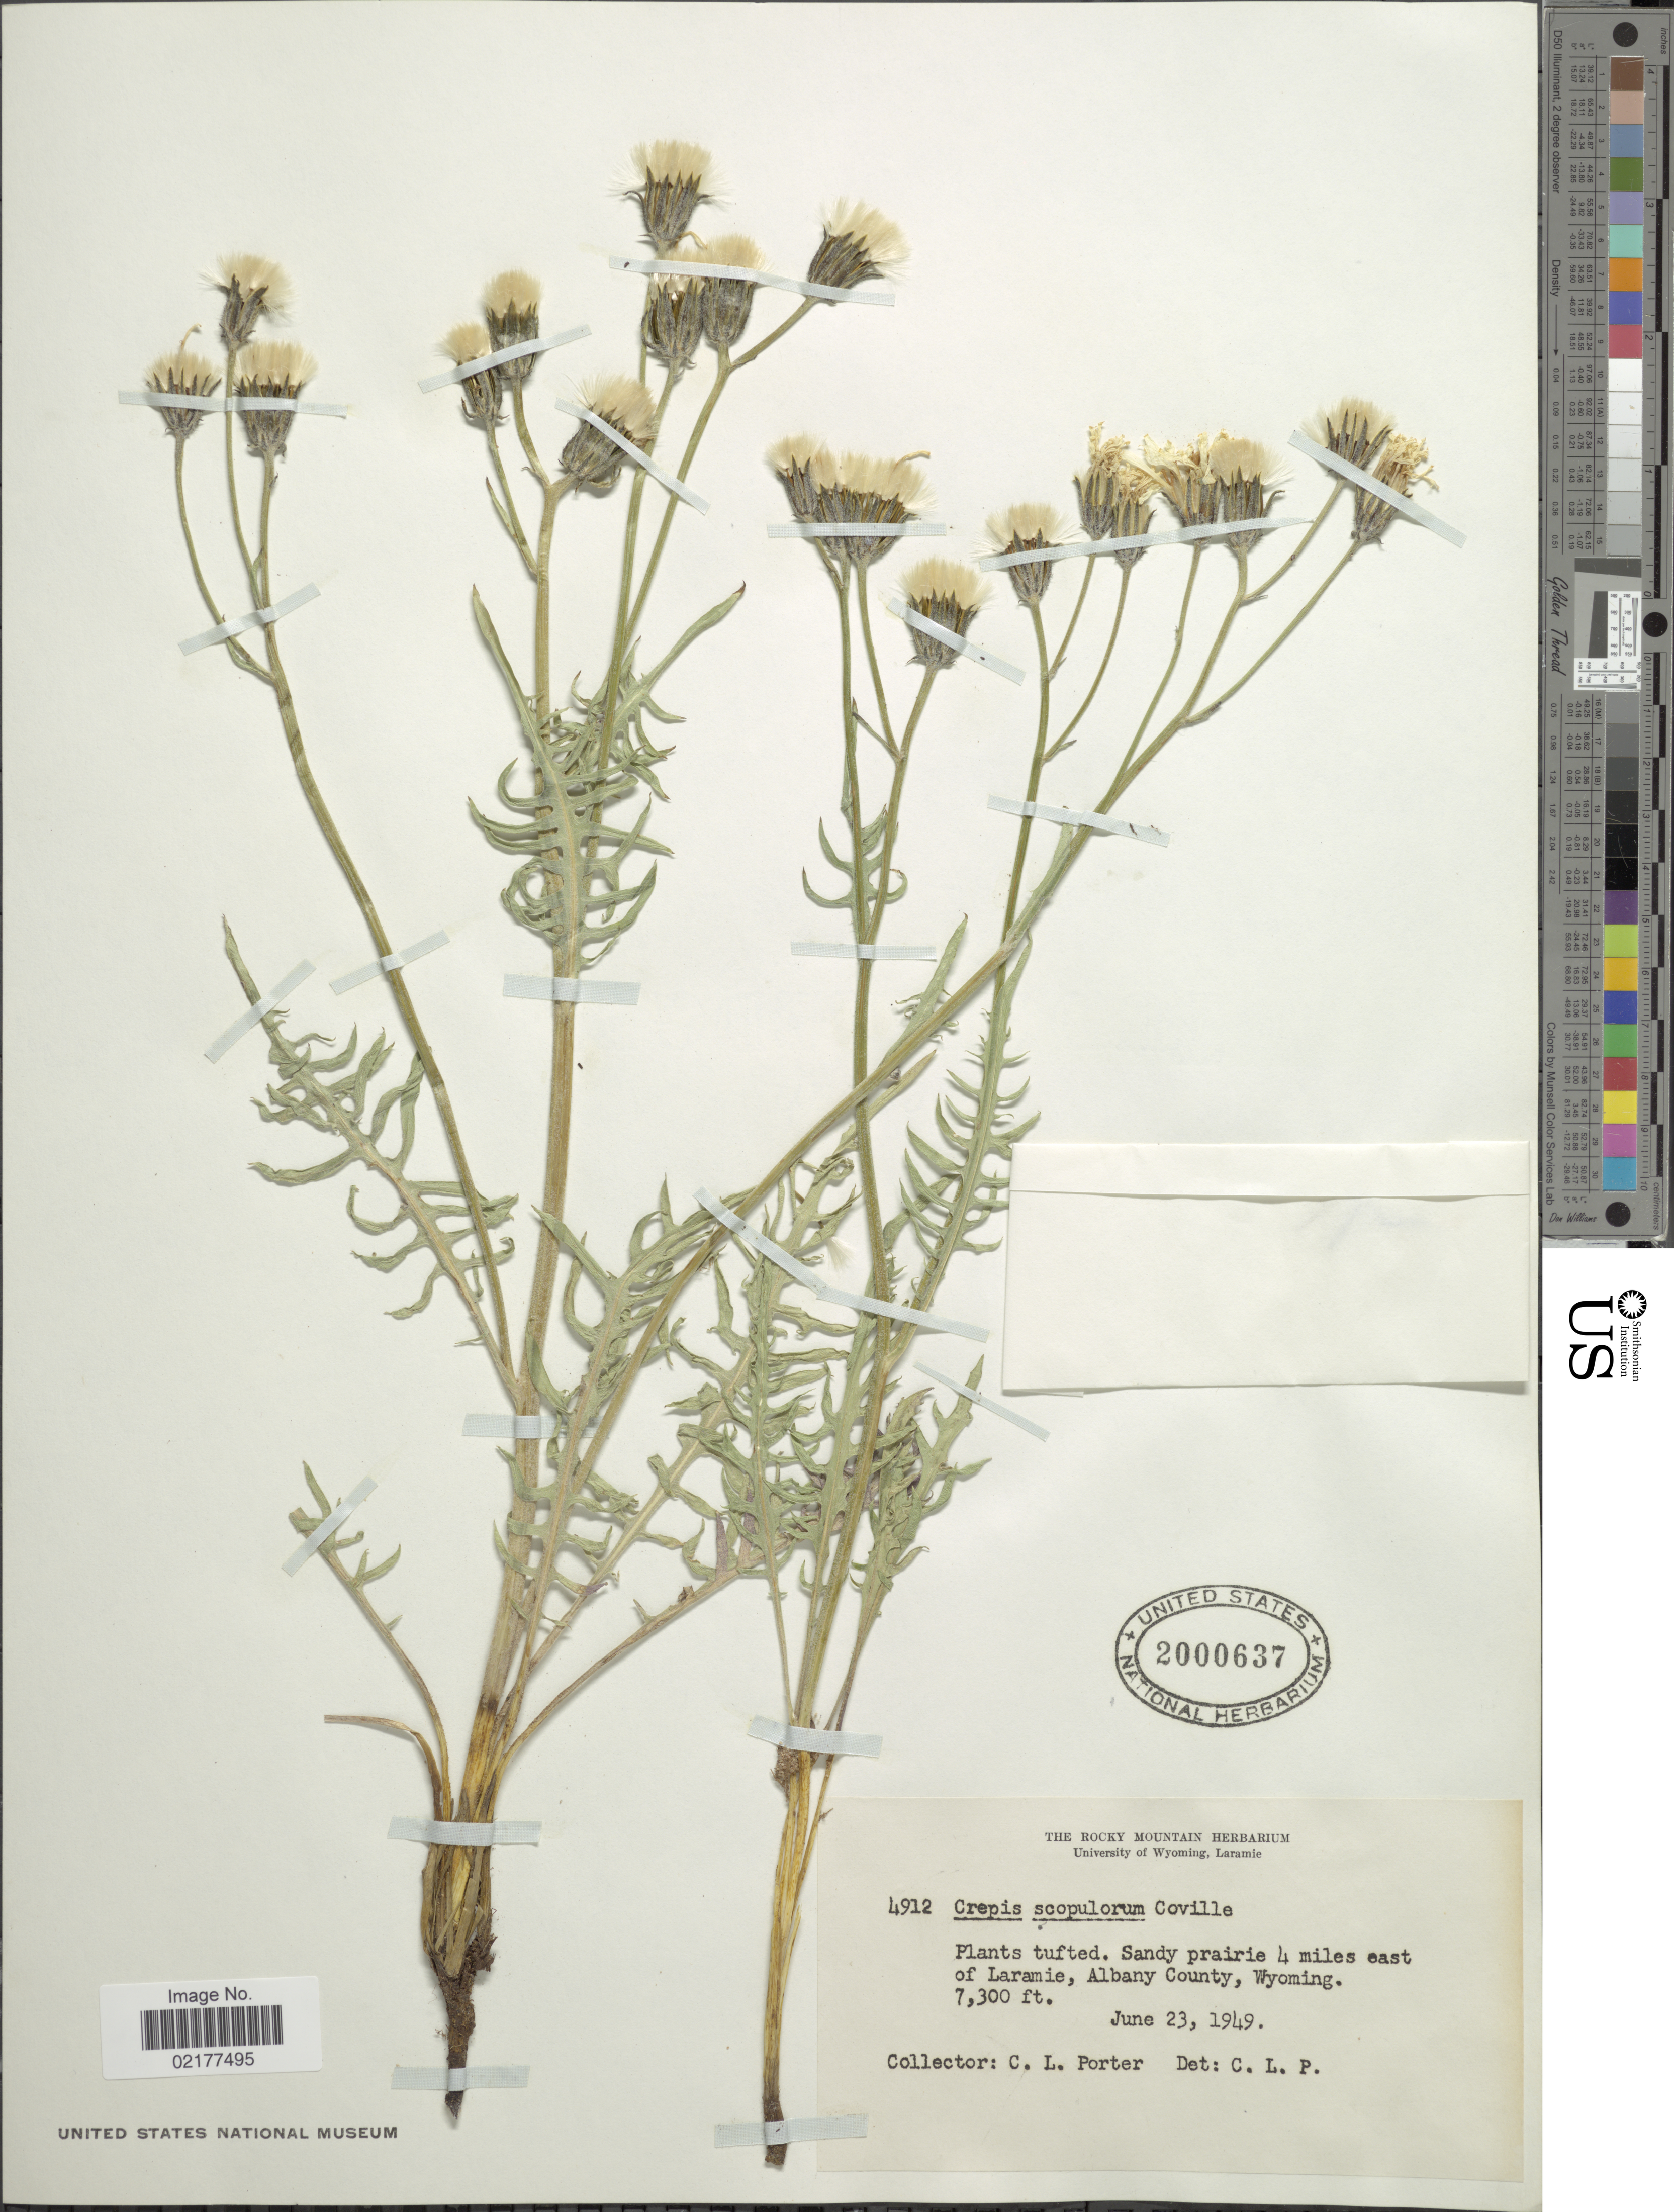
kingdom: Plantae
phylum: Tracheophyta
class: Magnoliopsida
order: Asterales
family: Asteraceae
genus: Crepis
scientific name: Crepis modocensis subsp. modocensis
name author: Greene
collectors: C. L. Porter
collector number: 4912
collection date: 1949-06-23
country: United States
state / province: Wyoming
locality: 4 miles east of Laramie, Albany County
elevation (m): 2225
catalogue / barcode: US 2000637